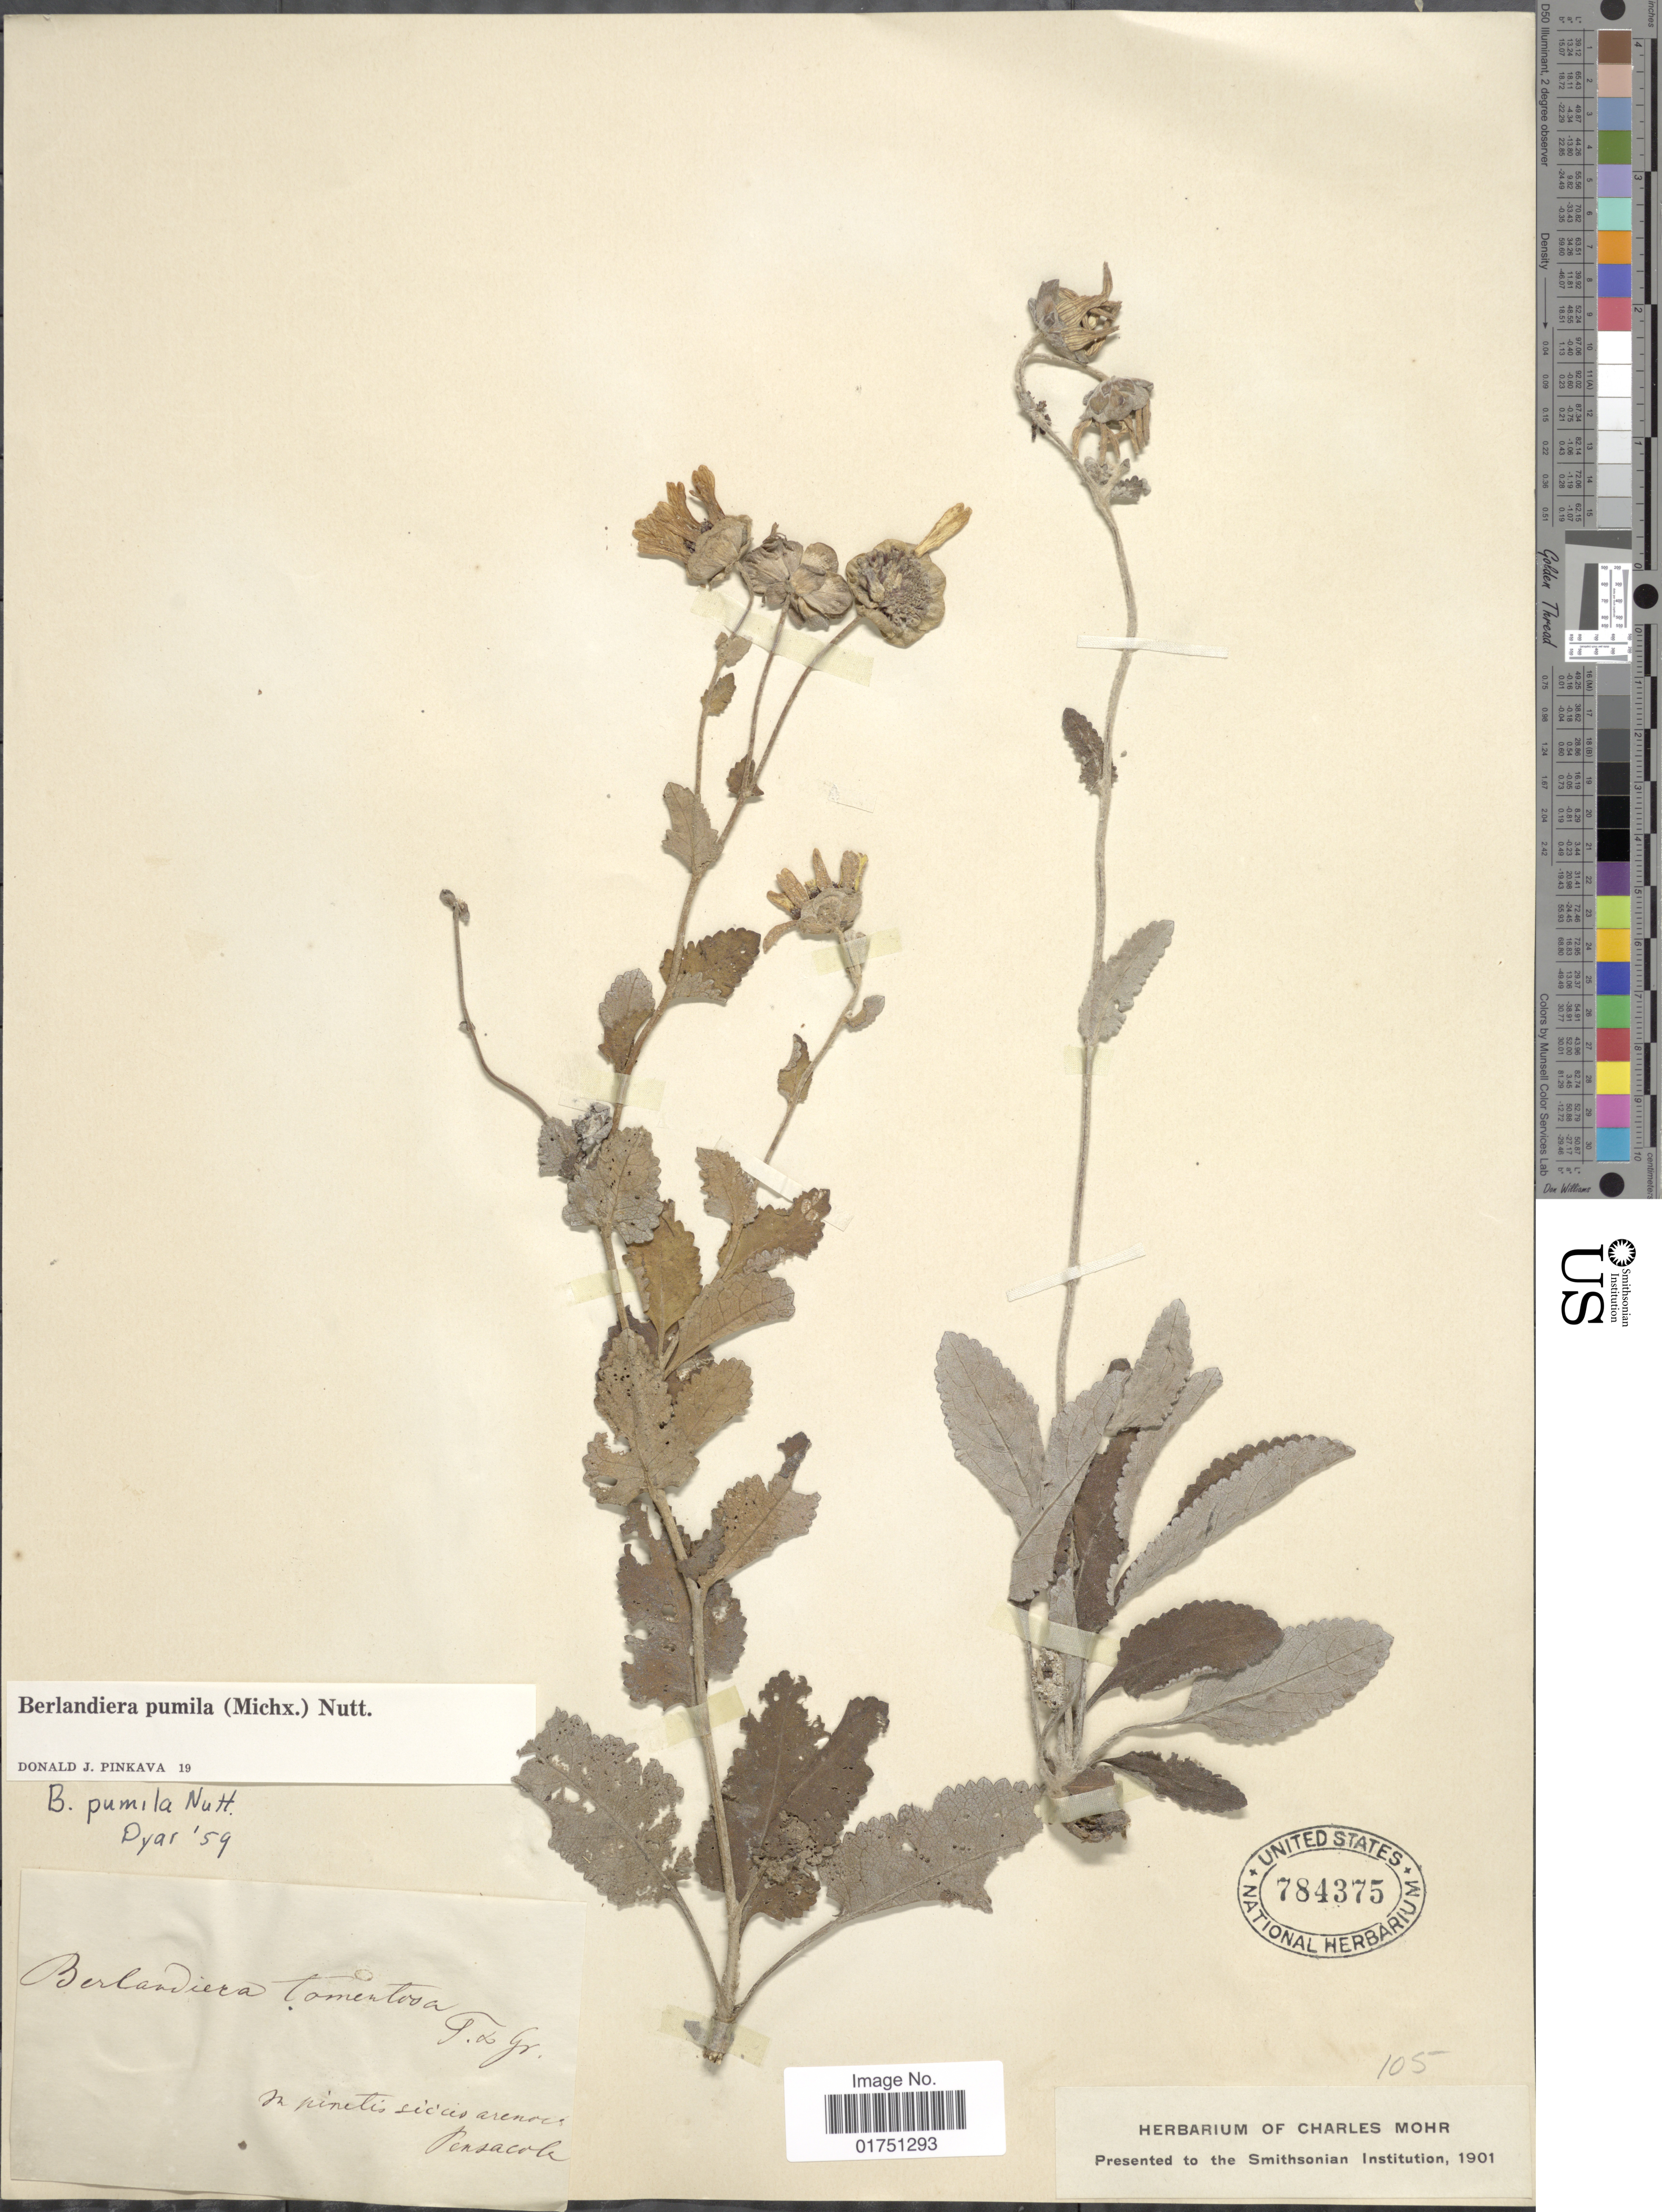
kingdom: Plantae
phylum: Tracheophyta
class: Magnoliopsida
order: Asterales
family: Asteraceae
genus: Berlandiera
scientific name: Berlandiera pumila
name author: (Michx.) Nutt.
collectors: ex herb. Charles Mohr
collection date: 1901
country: United States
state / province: Florida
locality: In pinetis siccis arenosa Pensacola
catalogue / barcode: US 784375